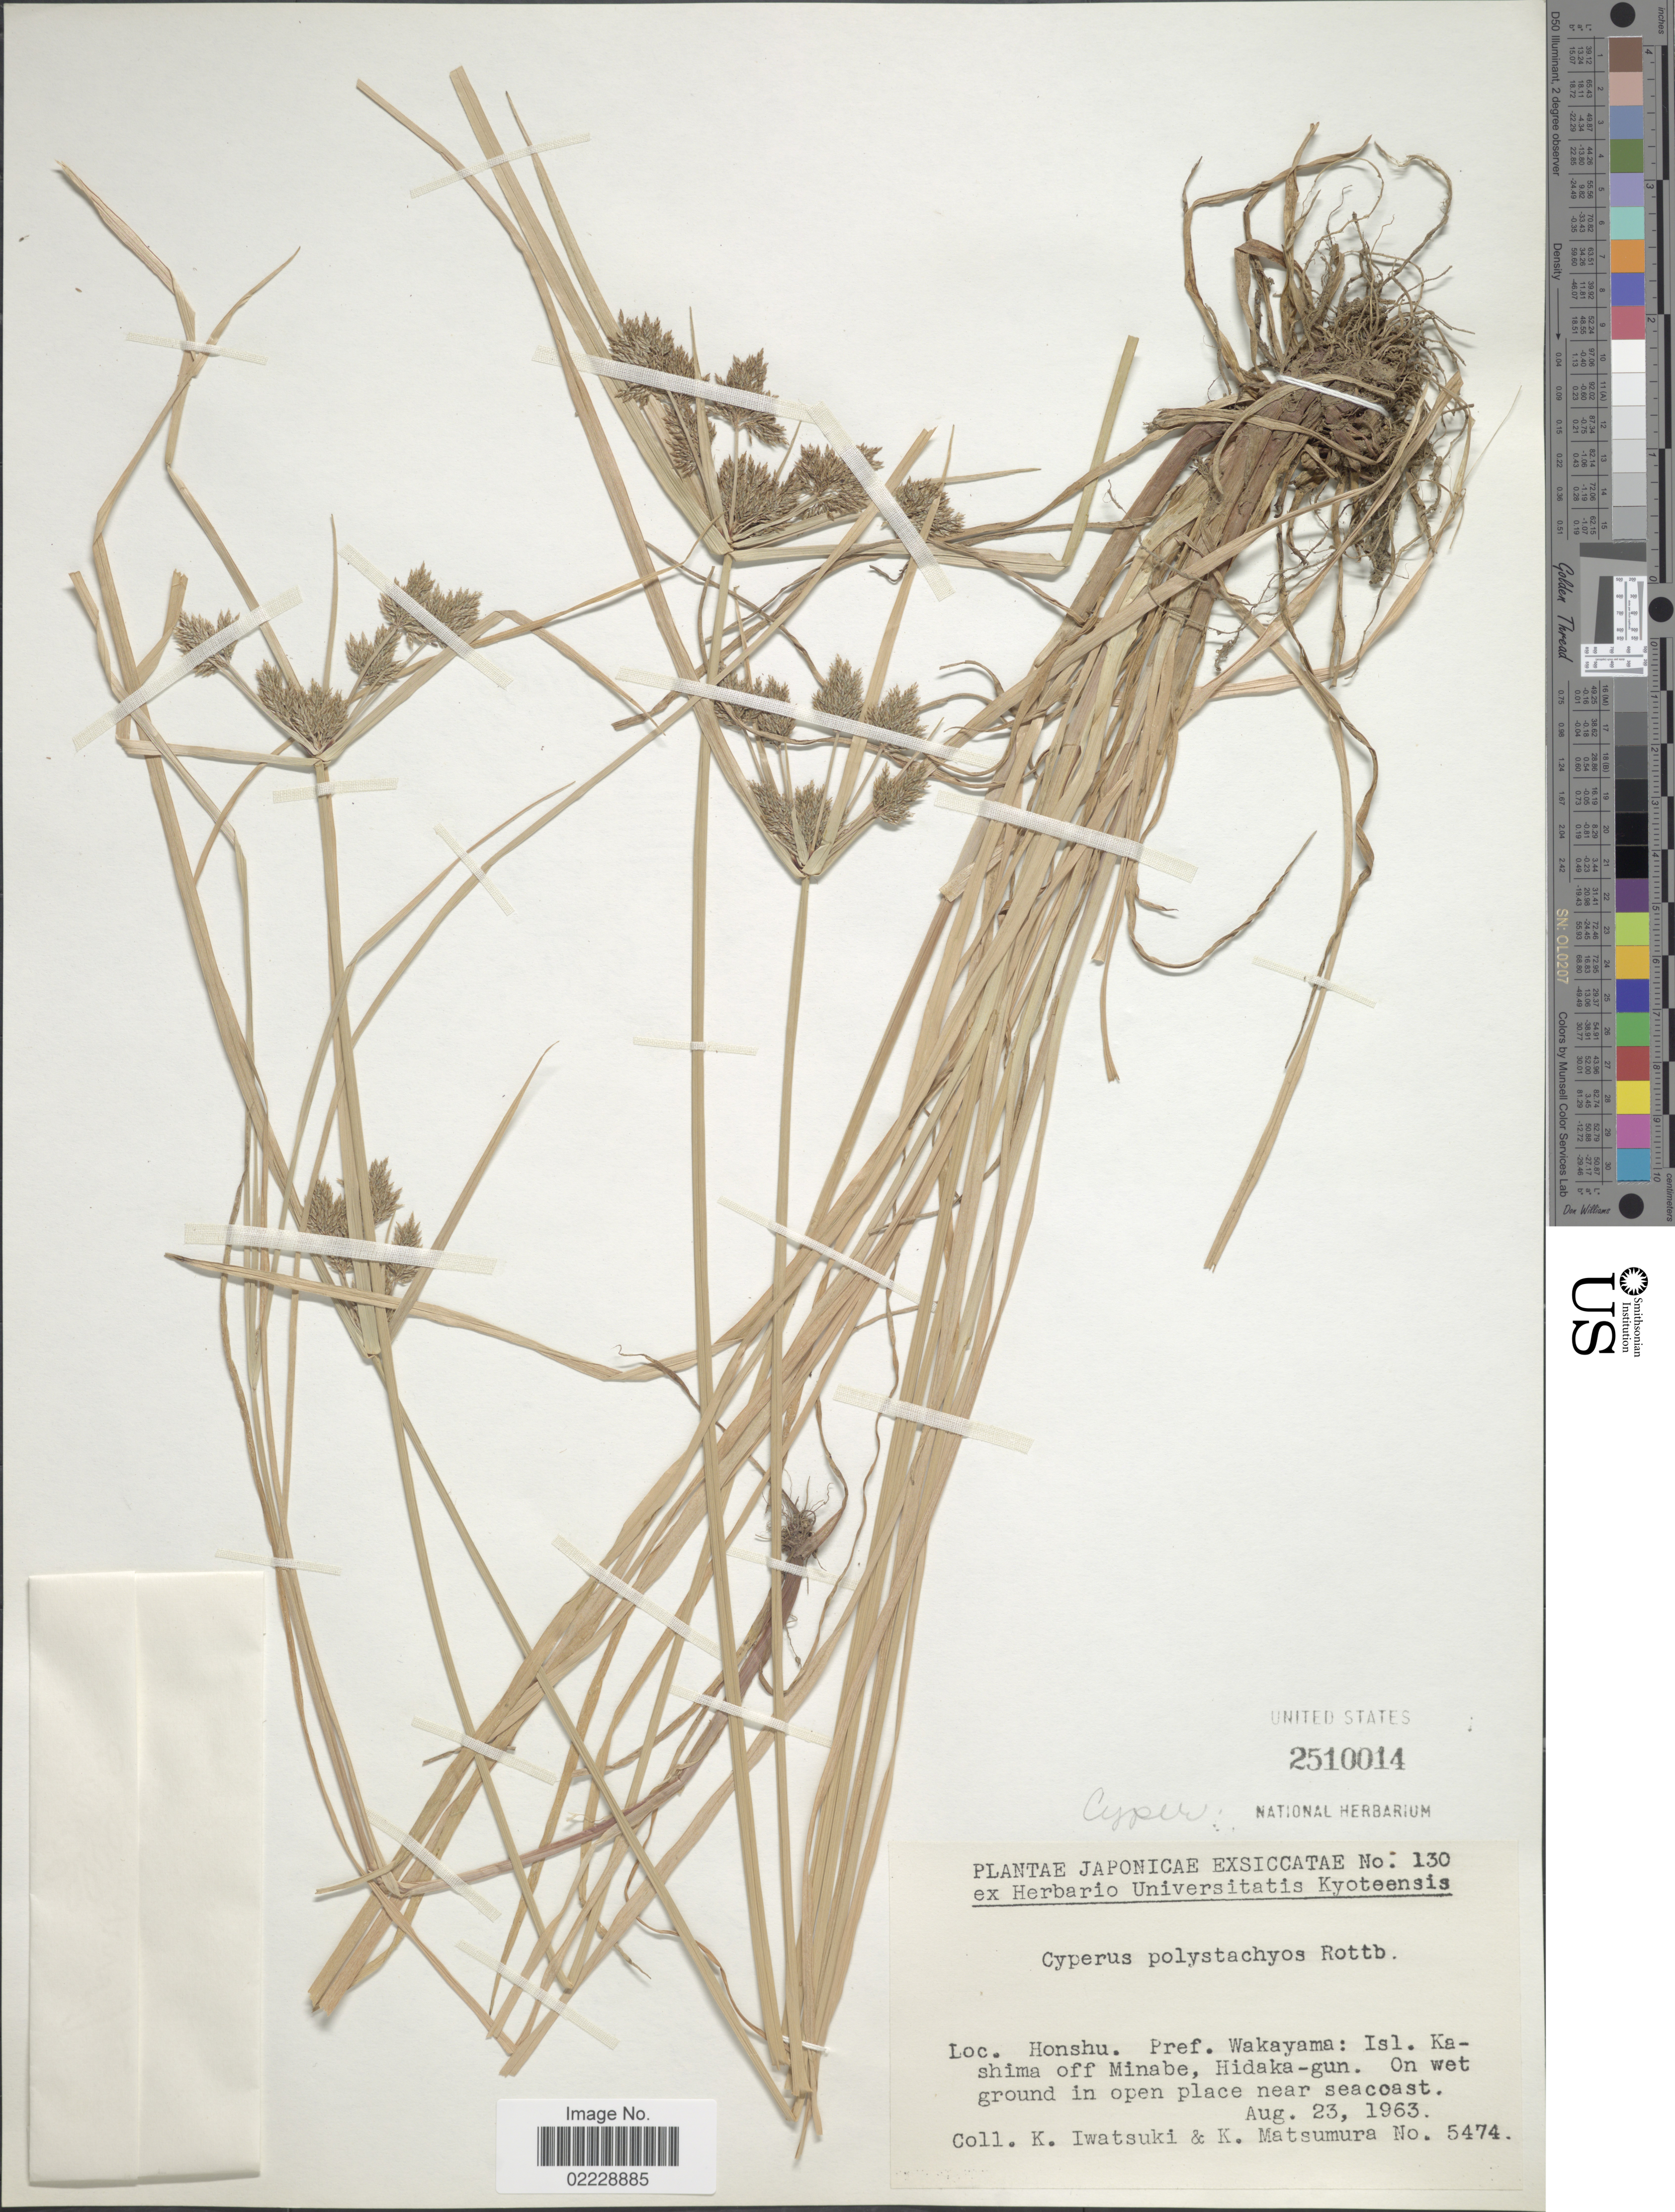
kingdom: Plantae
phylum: Tracheophyta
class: Liliopsida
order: Poales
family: Cyperaceae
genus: Cyperus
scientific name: Cyperus polystachyos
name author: Rottb.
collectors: K. Iwatsuki & K. Matsumura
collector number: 5474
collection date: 1963-08-23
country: Japan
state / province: Wakayama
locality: Honshu. Pref. Wakayama: Isl. Kashima off Minabe, Hidaka-gun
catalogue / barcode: US 2510014